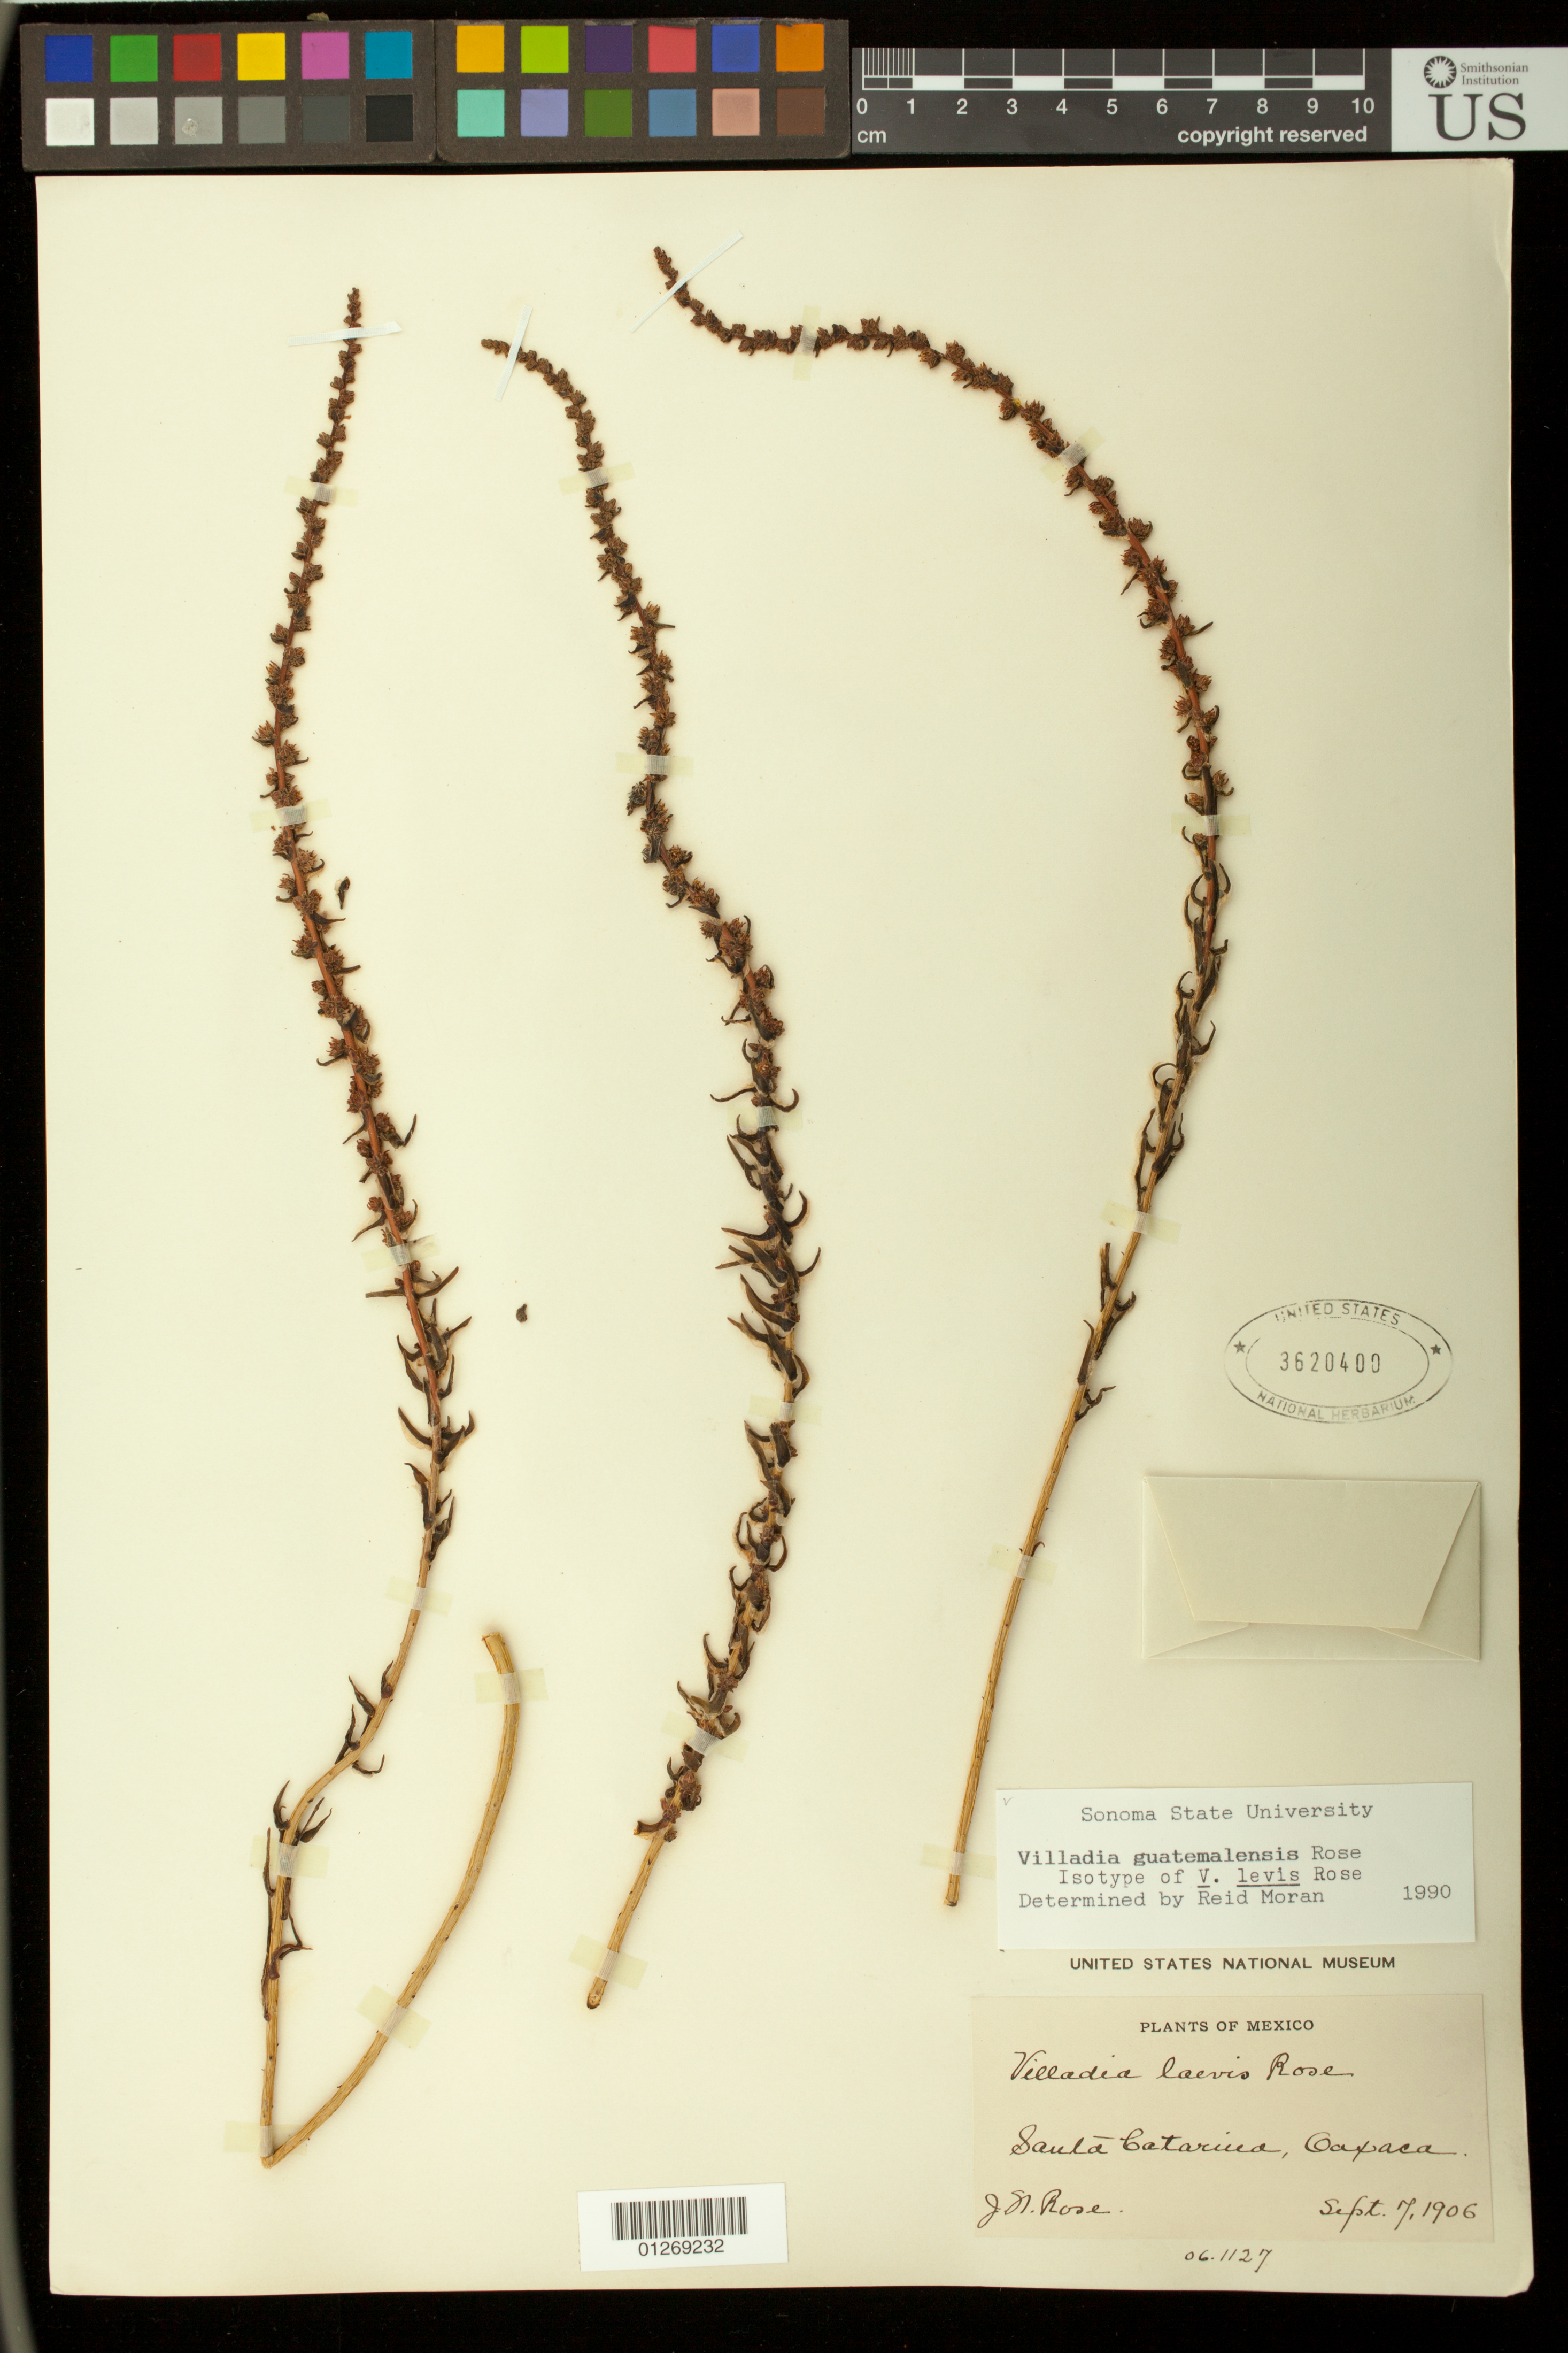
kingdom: Plantae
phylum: Tracheophyta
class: Magnoliopsida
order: Saxifragales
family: Crassulaceae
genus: Villadia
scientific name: Villadia levis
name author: Rose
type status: Possible Type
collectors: J. N. Rose & J. S. Rose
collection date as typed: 07 Sep 1906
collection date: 1906-09-07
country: Mexico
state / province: Oaxaca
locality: Santa Catarina, Oaxaca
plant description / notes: Annotated as isotype by R. Moran (1990). Possibly a syntype, but unclear when this specimen, apparently from cultivation, was made (bears greenhouse accession number 06.1127; collection data on label represents original collection). Protologue does not explicitly designate a (holo) type and taxon apparently described from several elements, at least in part from cultivated plants. Protologue, "Collected by J.N. Rose near Santa Catarina, Oaxaca, September 7, 1906, (no. 11365) and flowered in Washington in 1908 and 1909".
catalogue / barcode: US 3620400